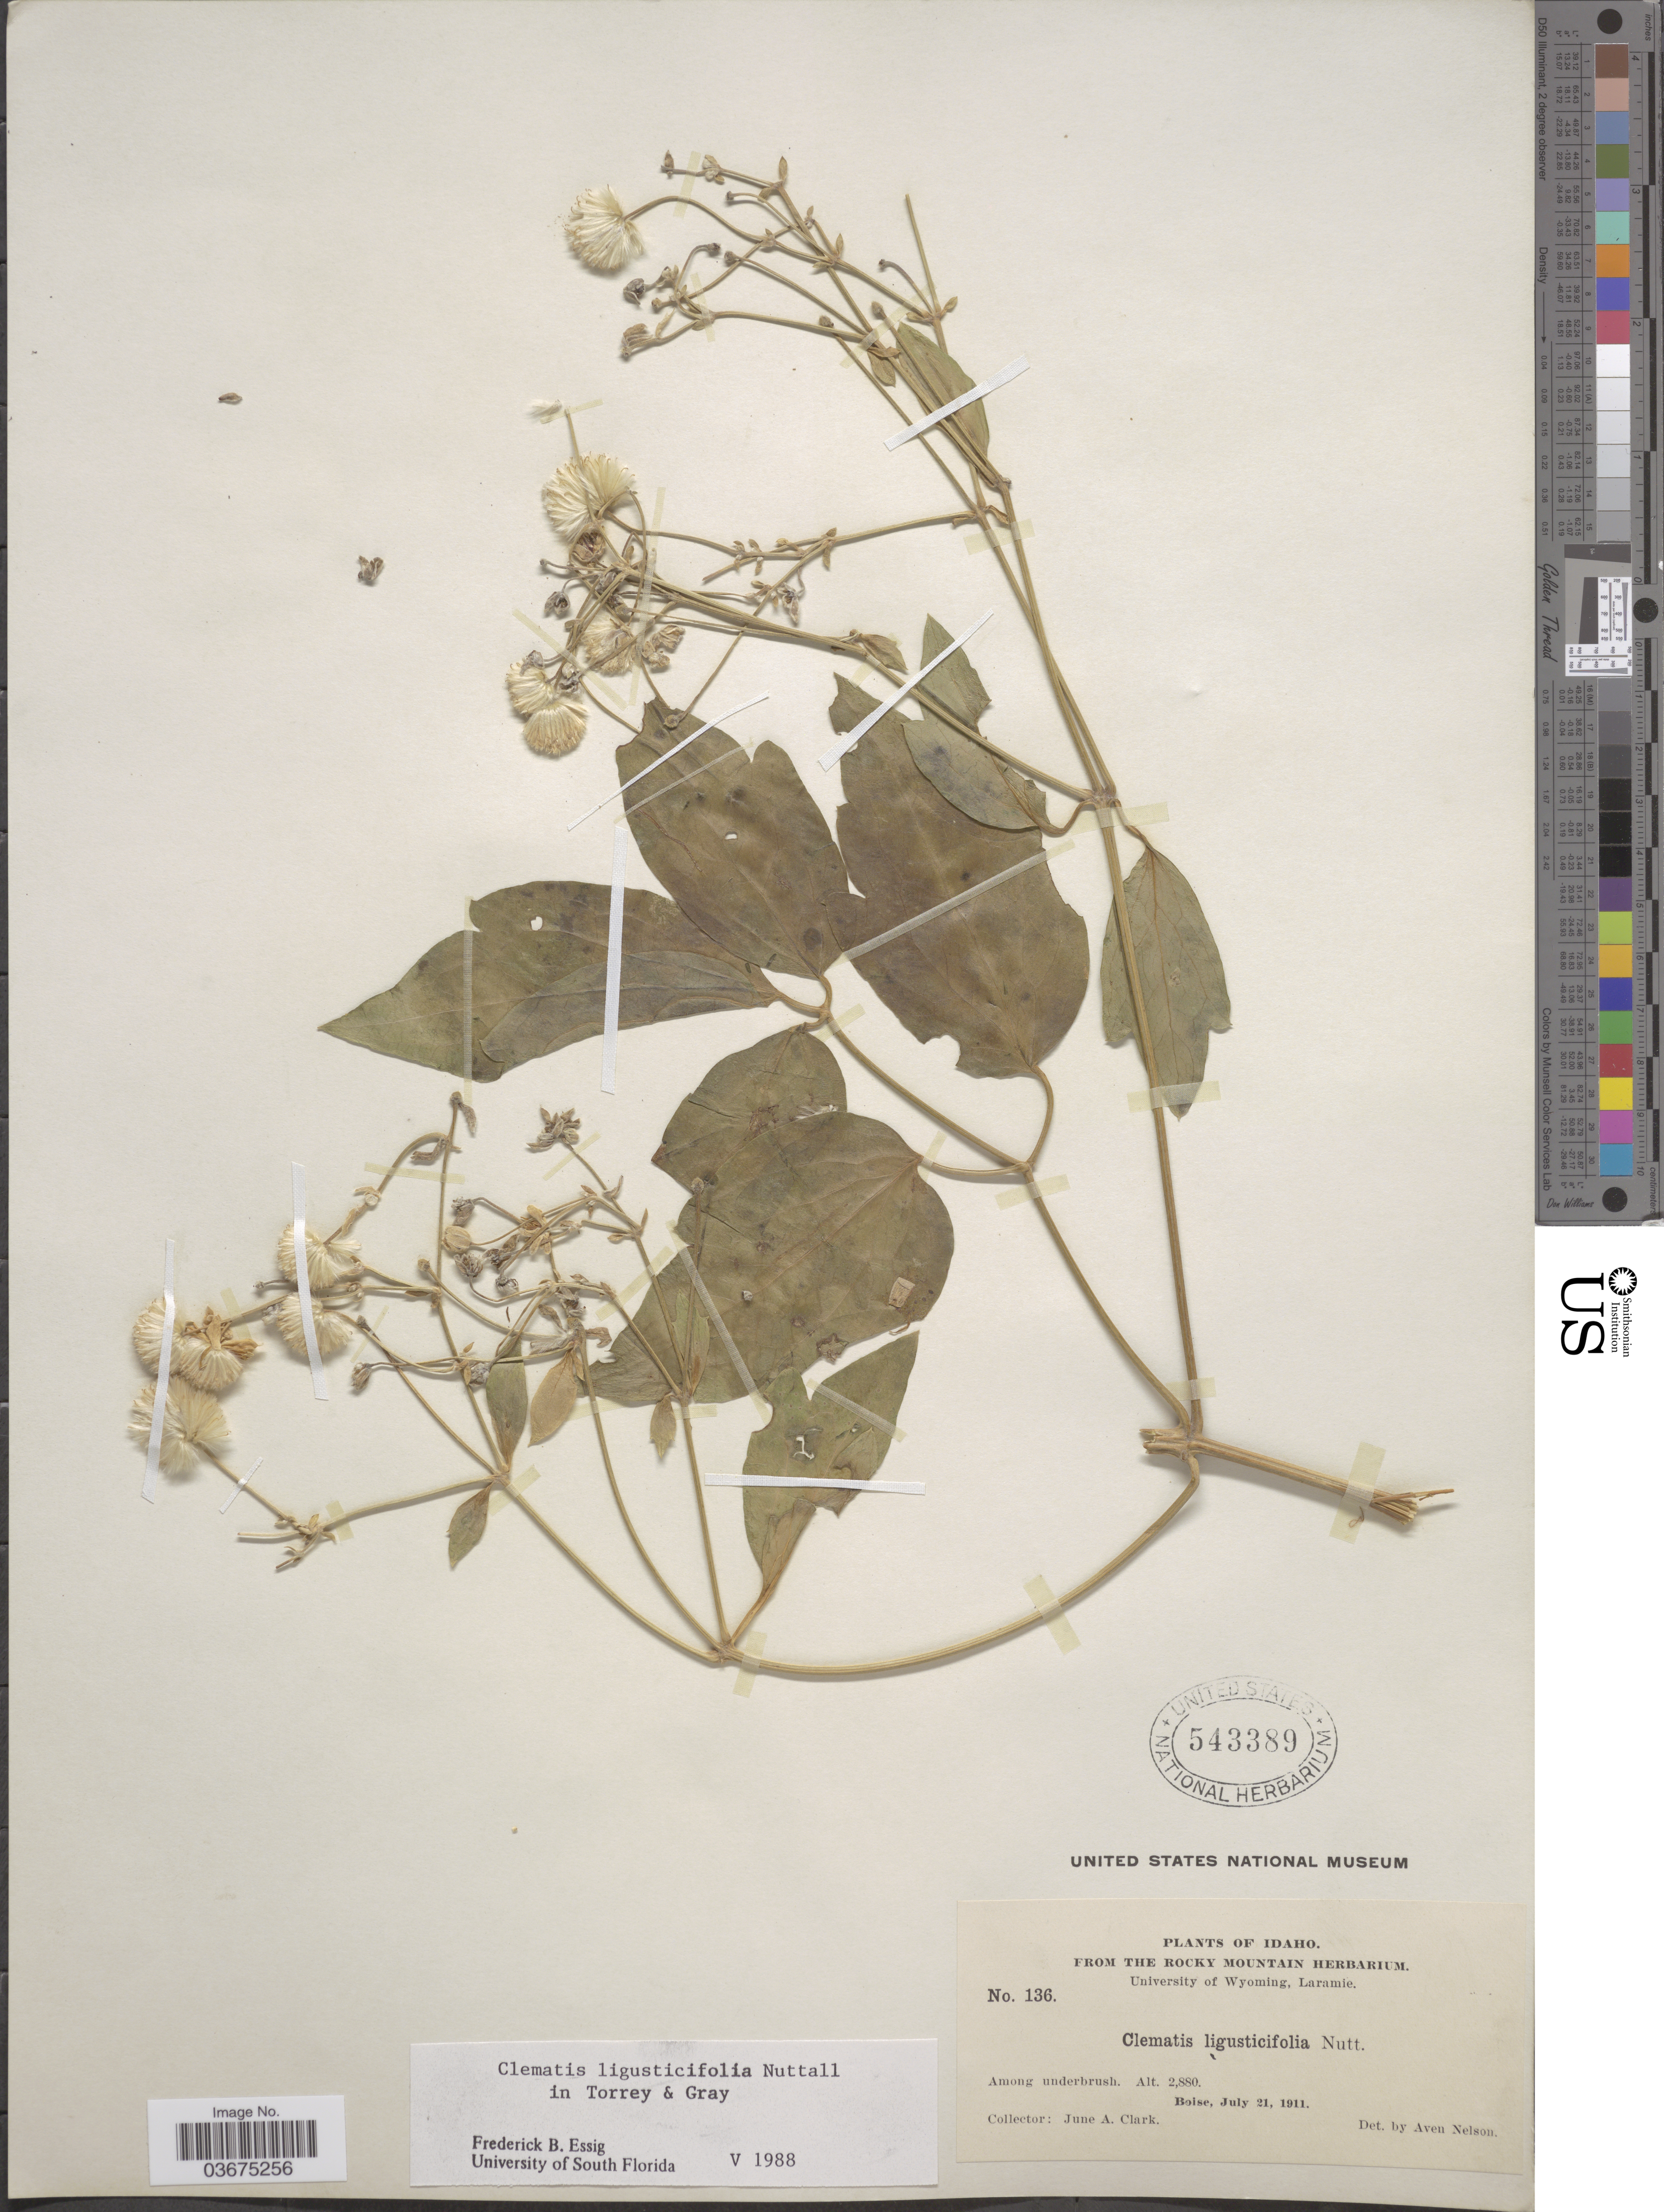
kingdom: Plantae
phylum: Tracheophyta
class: Magnoliopsida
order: Ranunculales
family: Ranunculaceae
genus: Clematis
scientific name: Clematis ligusticifolia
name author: Nutt.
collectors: J. A. Clark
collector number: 136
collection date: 1911-07-21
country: United States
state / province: Idaho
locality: Boise.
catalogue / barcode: US 543389